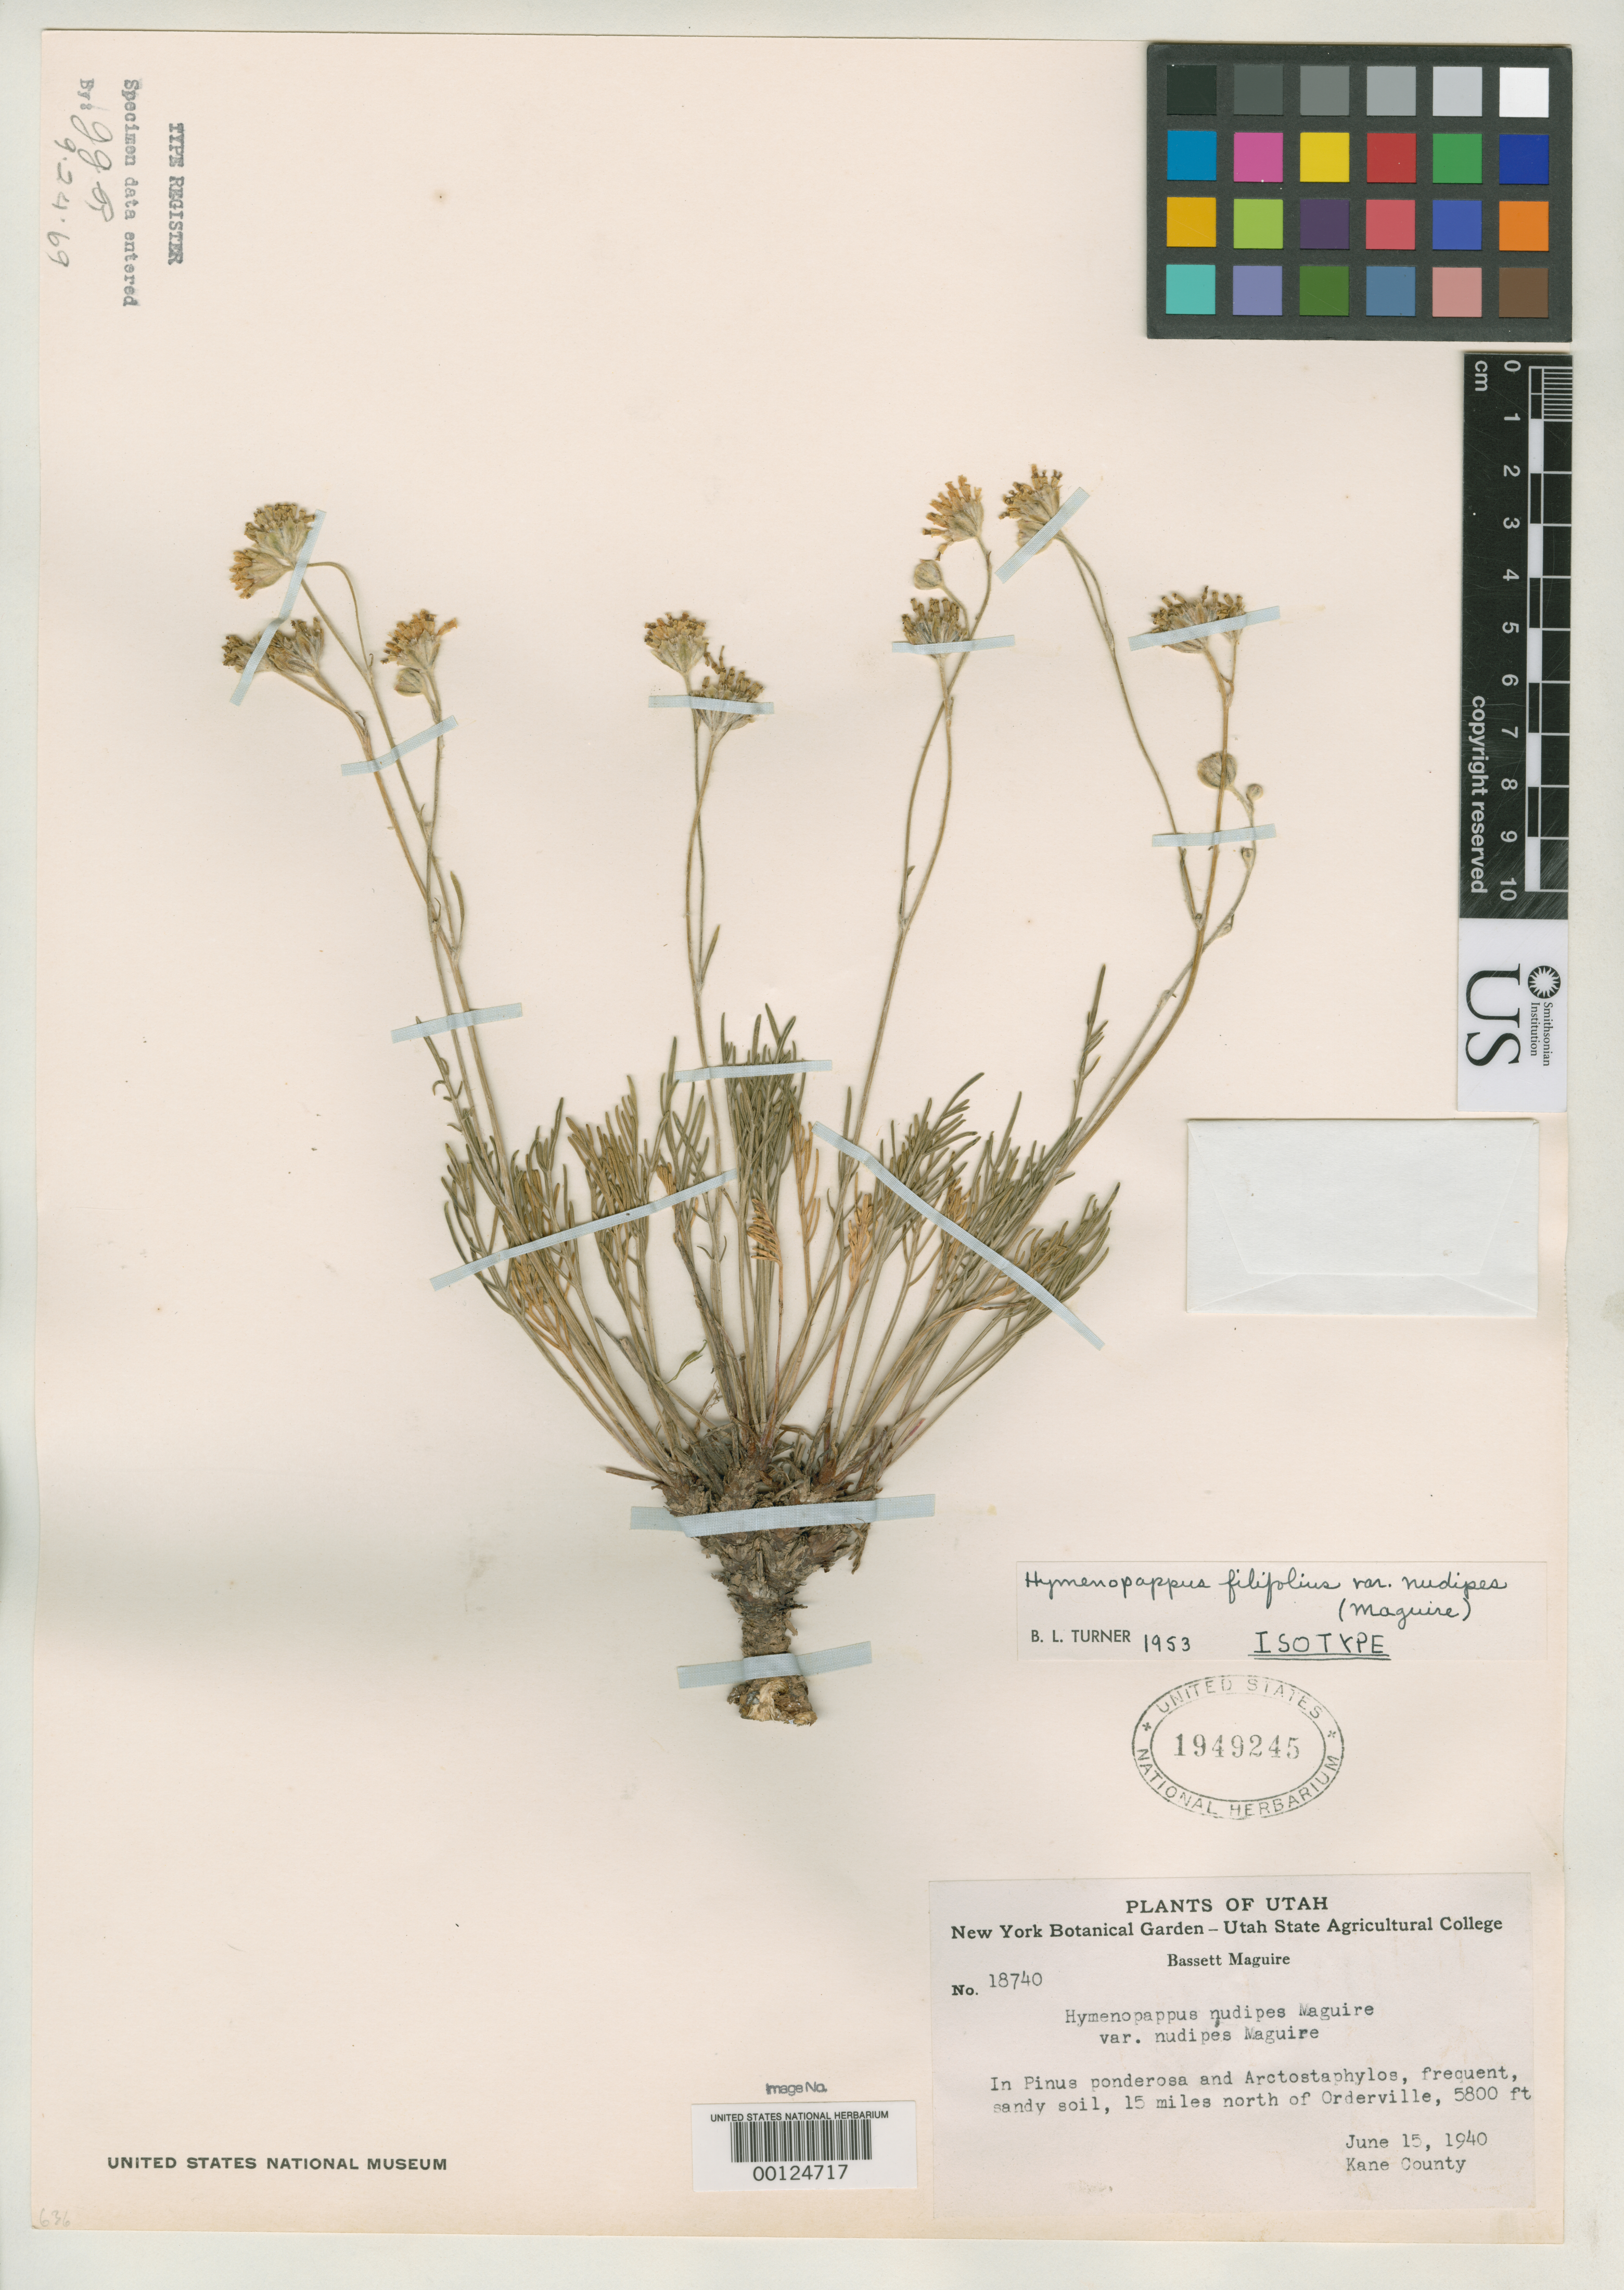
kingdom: Plantae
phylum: Tracheophyta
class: Magnoliopsida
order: Asterales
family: Asteraceae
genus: Hymenopappus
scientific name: Hymenopappus nudipes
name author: Maguire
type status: Isotype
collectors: B. Maguire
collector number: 18740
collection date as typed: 15 Jun 1940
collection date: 1940-06-15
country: United States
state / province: Utah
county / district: Kane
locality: Orderville.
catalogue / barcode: US 1949245